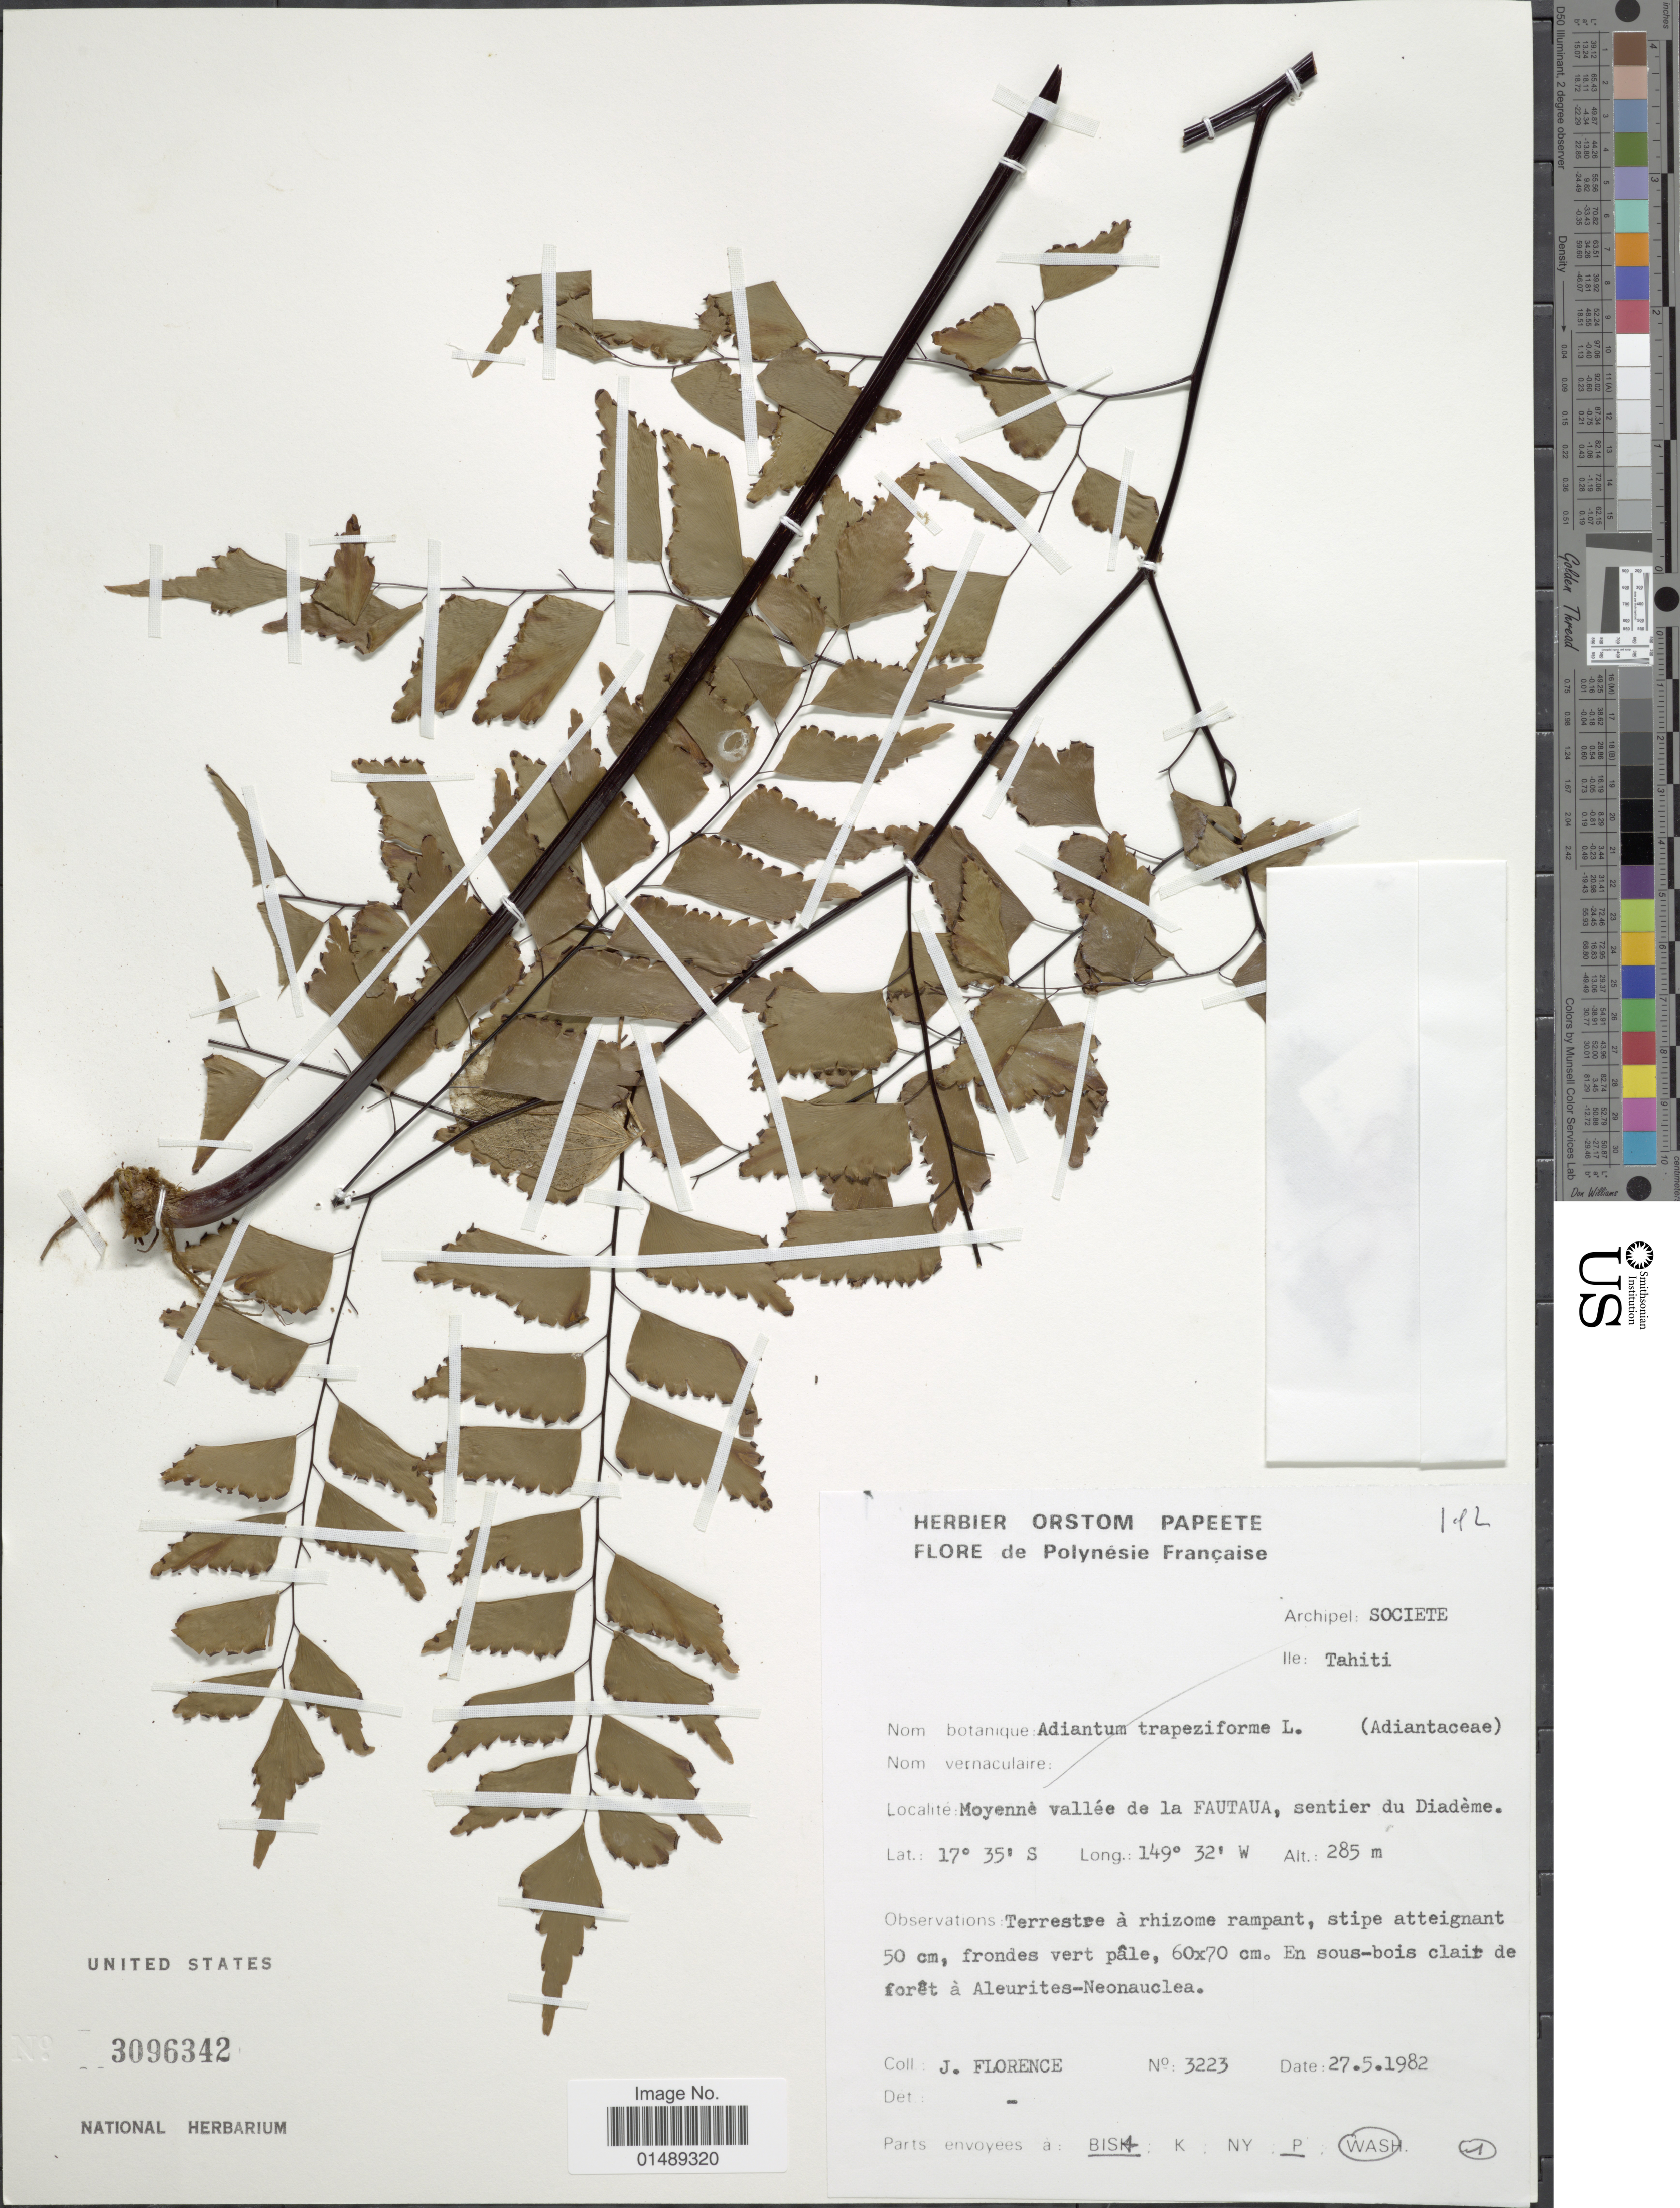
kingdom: Plantae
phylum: Tracheophyta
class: Polypodiopsida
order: Polypodiales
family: Pteridaceae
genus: Adiantum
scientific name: Adiantum trapeziforme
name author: L.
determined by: Florence, J.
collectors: J. Florence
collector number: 3223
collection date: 1982-05-27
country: French Polynesia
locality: French Polynesia, Archipel: Societe, Ile: Tahiti, Moyenne vallee de la Fautaua, sentier du Diademe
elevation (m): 285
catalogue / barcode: US 3096342